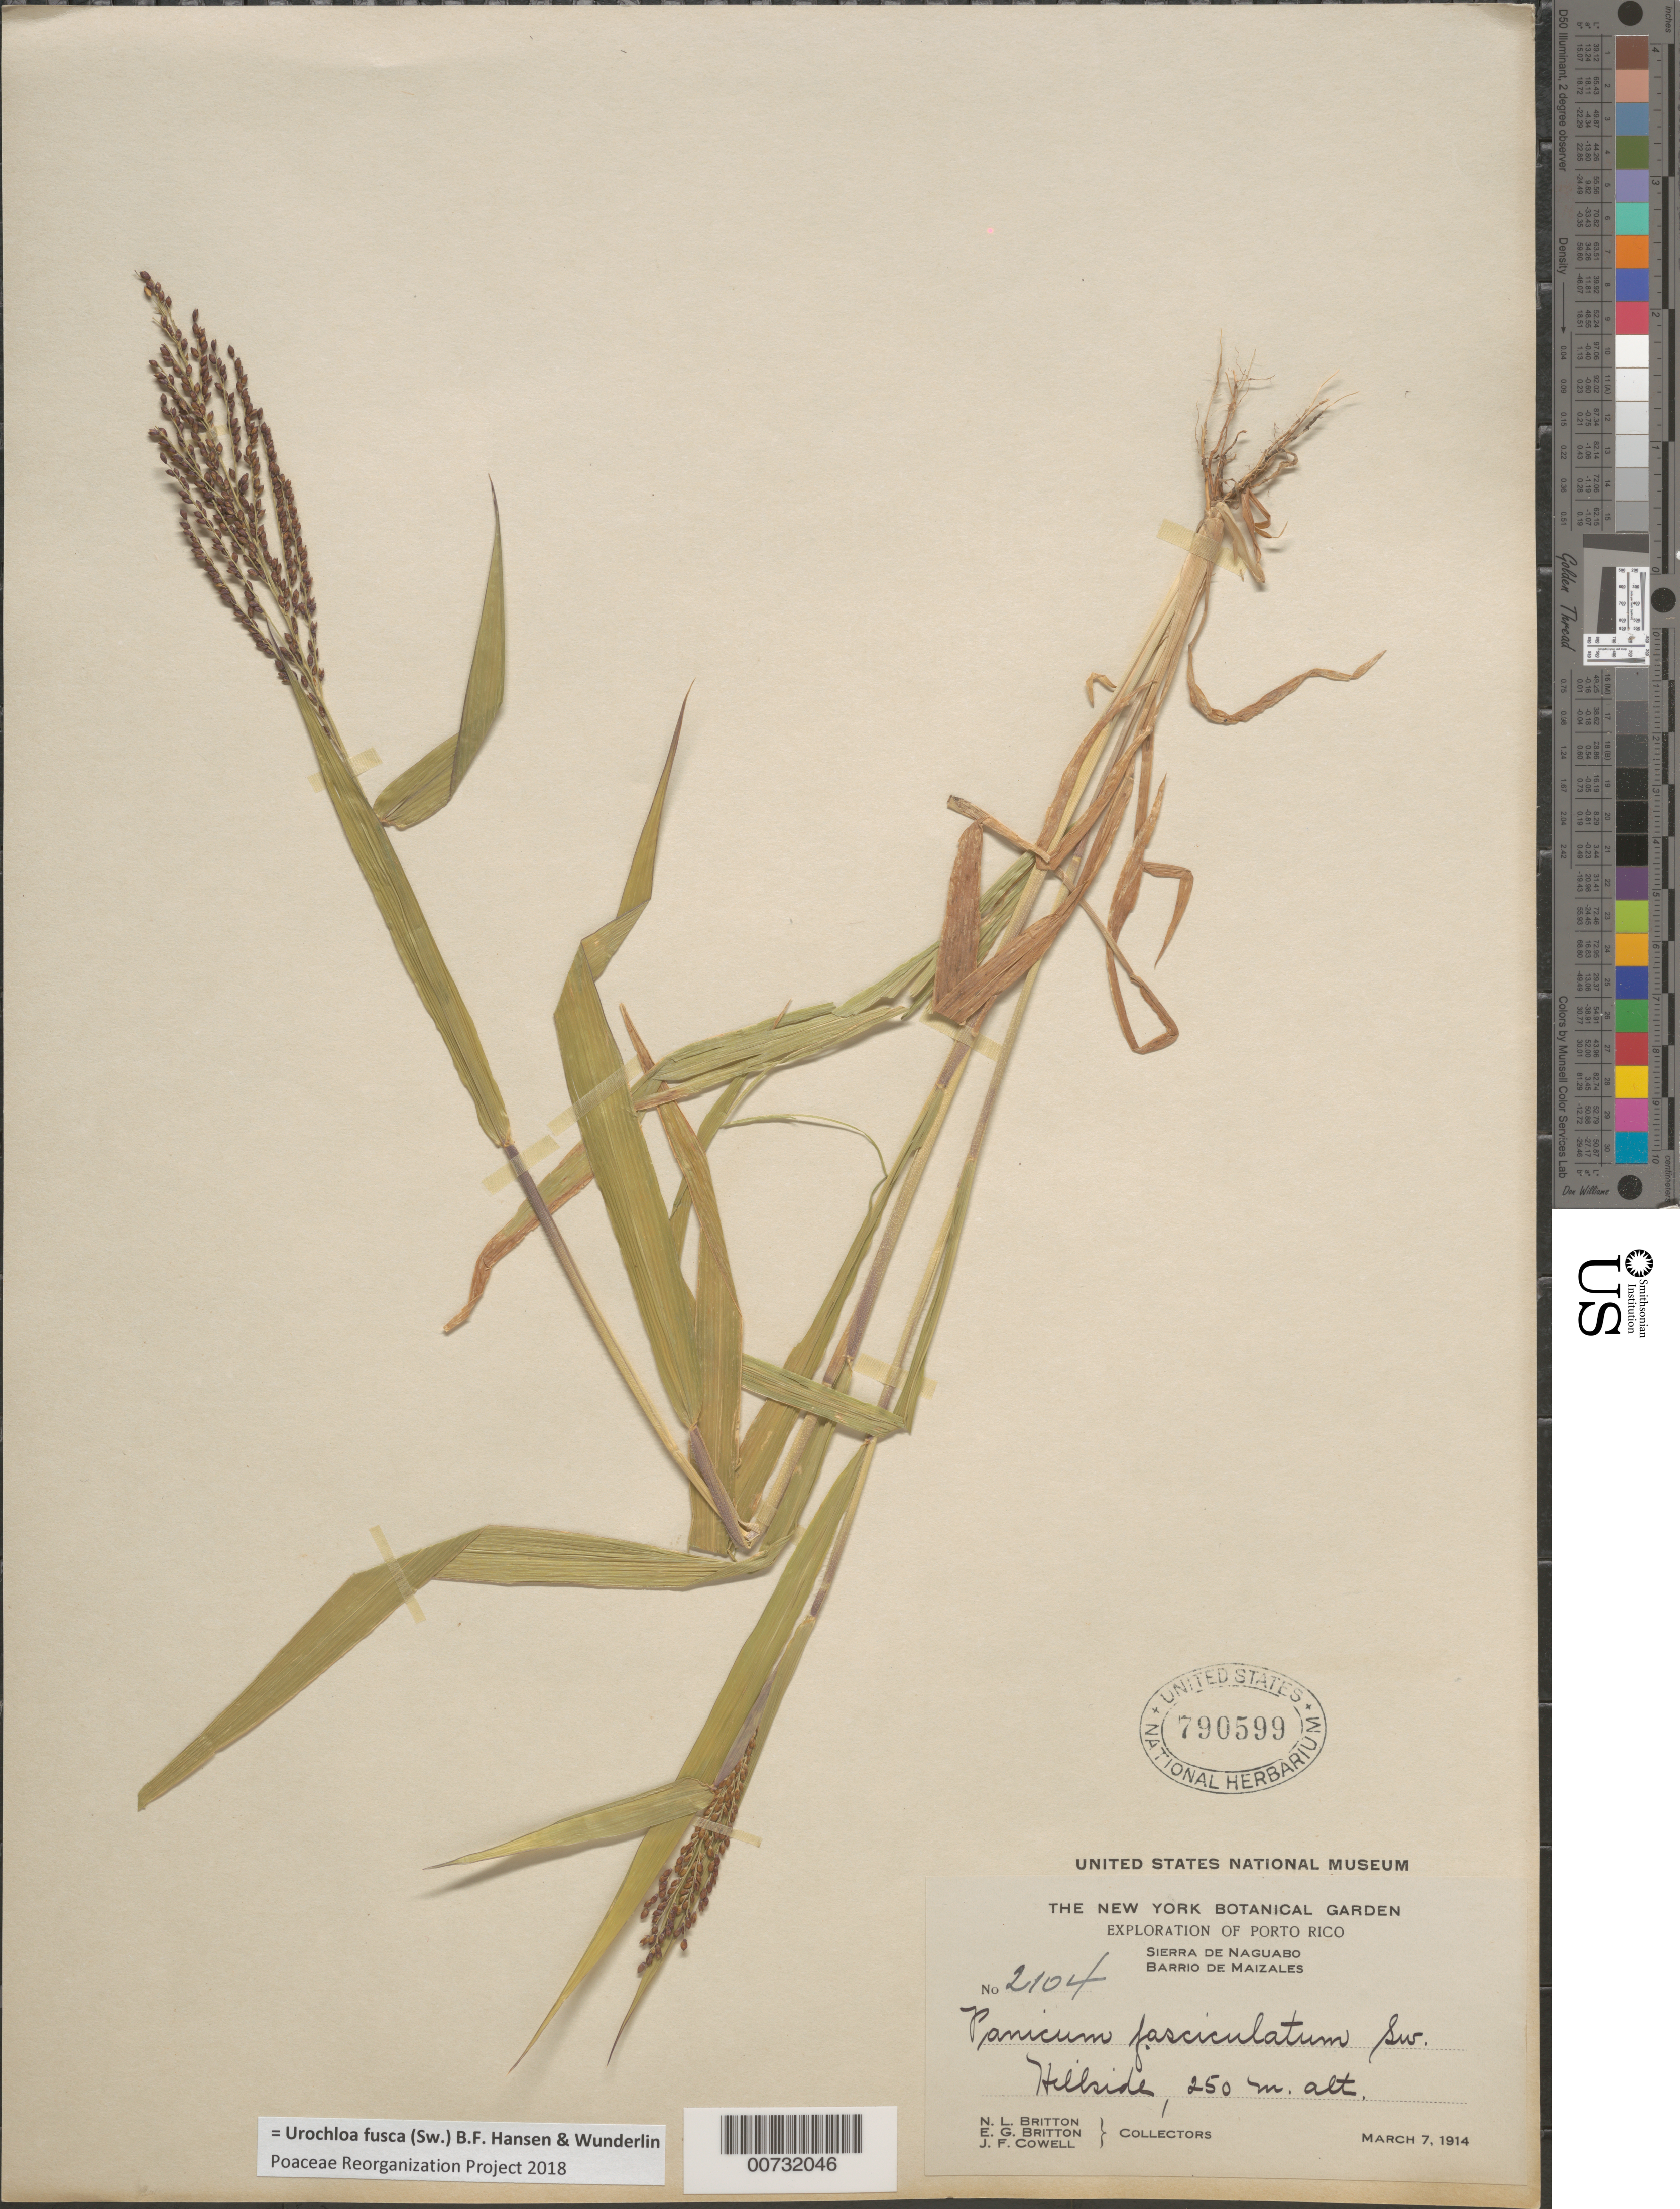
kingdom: Plantae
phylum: Tracheophyta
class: Liliopsida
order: Poales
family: Poaceae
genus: Urochloa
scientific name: Urochloa fusca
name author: (Sw.) B.F. Hansen & Wunderlin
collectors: N. Britton, E. G. Britton & J. F. Cowell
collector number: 2104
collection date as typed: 07 Mar 1914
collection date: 1914-03-07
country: Puerto Rico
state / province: Naguabo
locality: Sierra de Naguabo, Barrio de Maizales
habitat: Hillside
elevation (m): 250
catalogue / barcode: US 790599